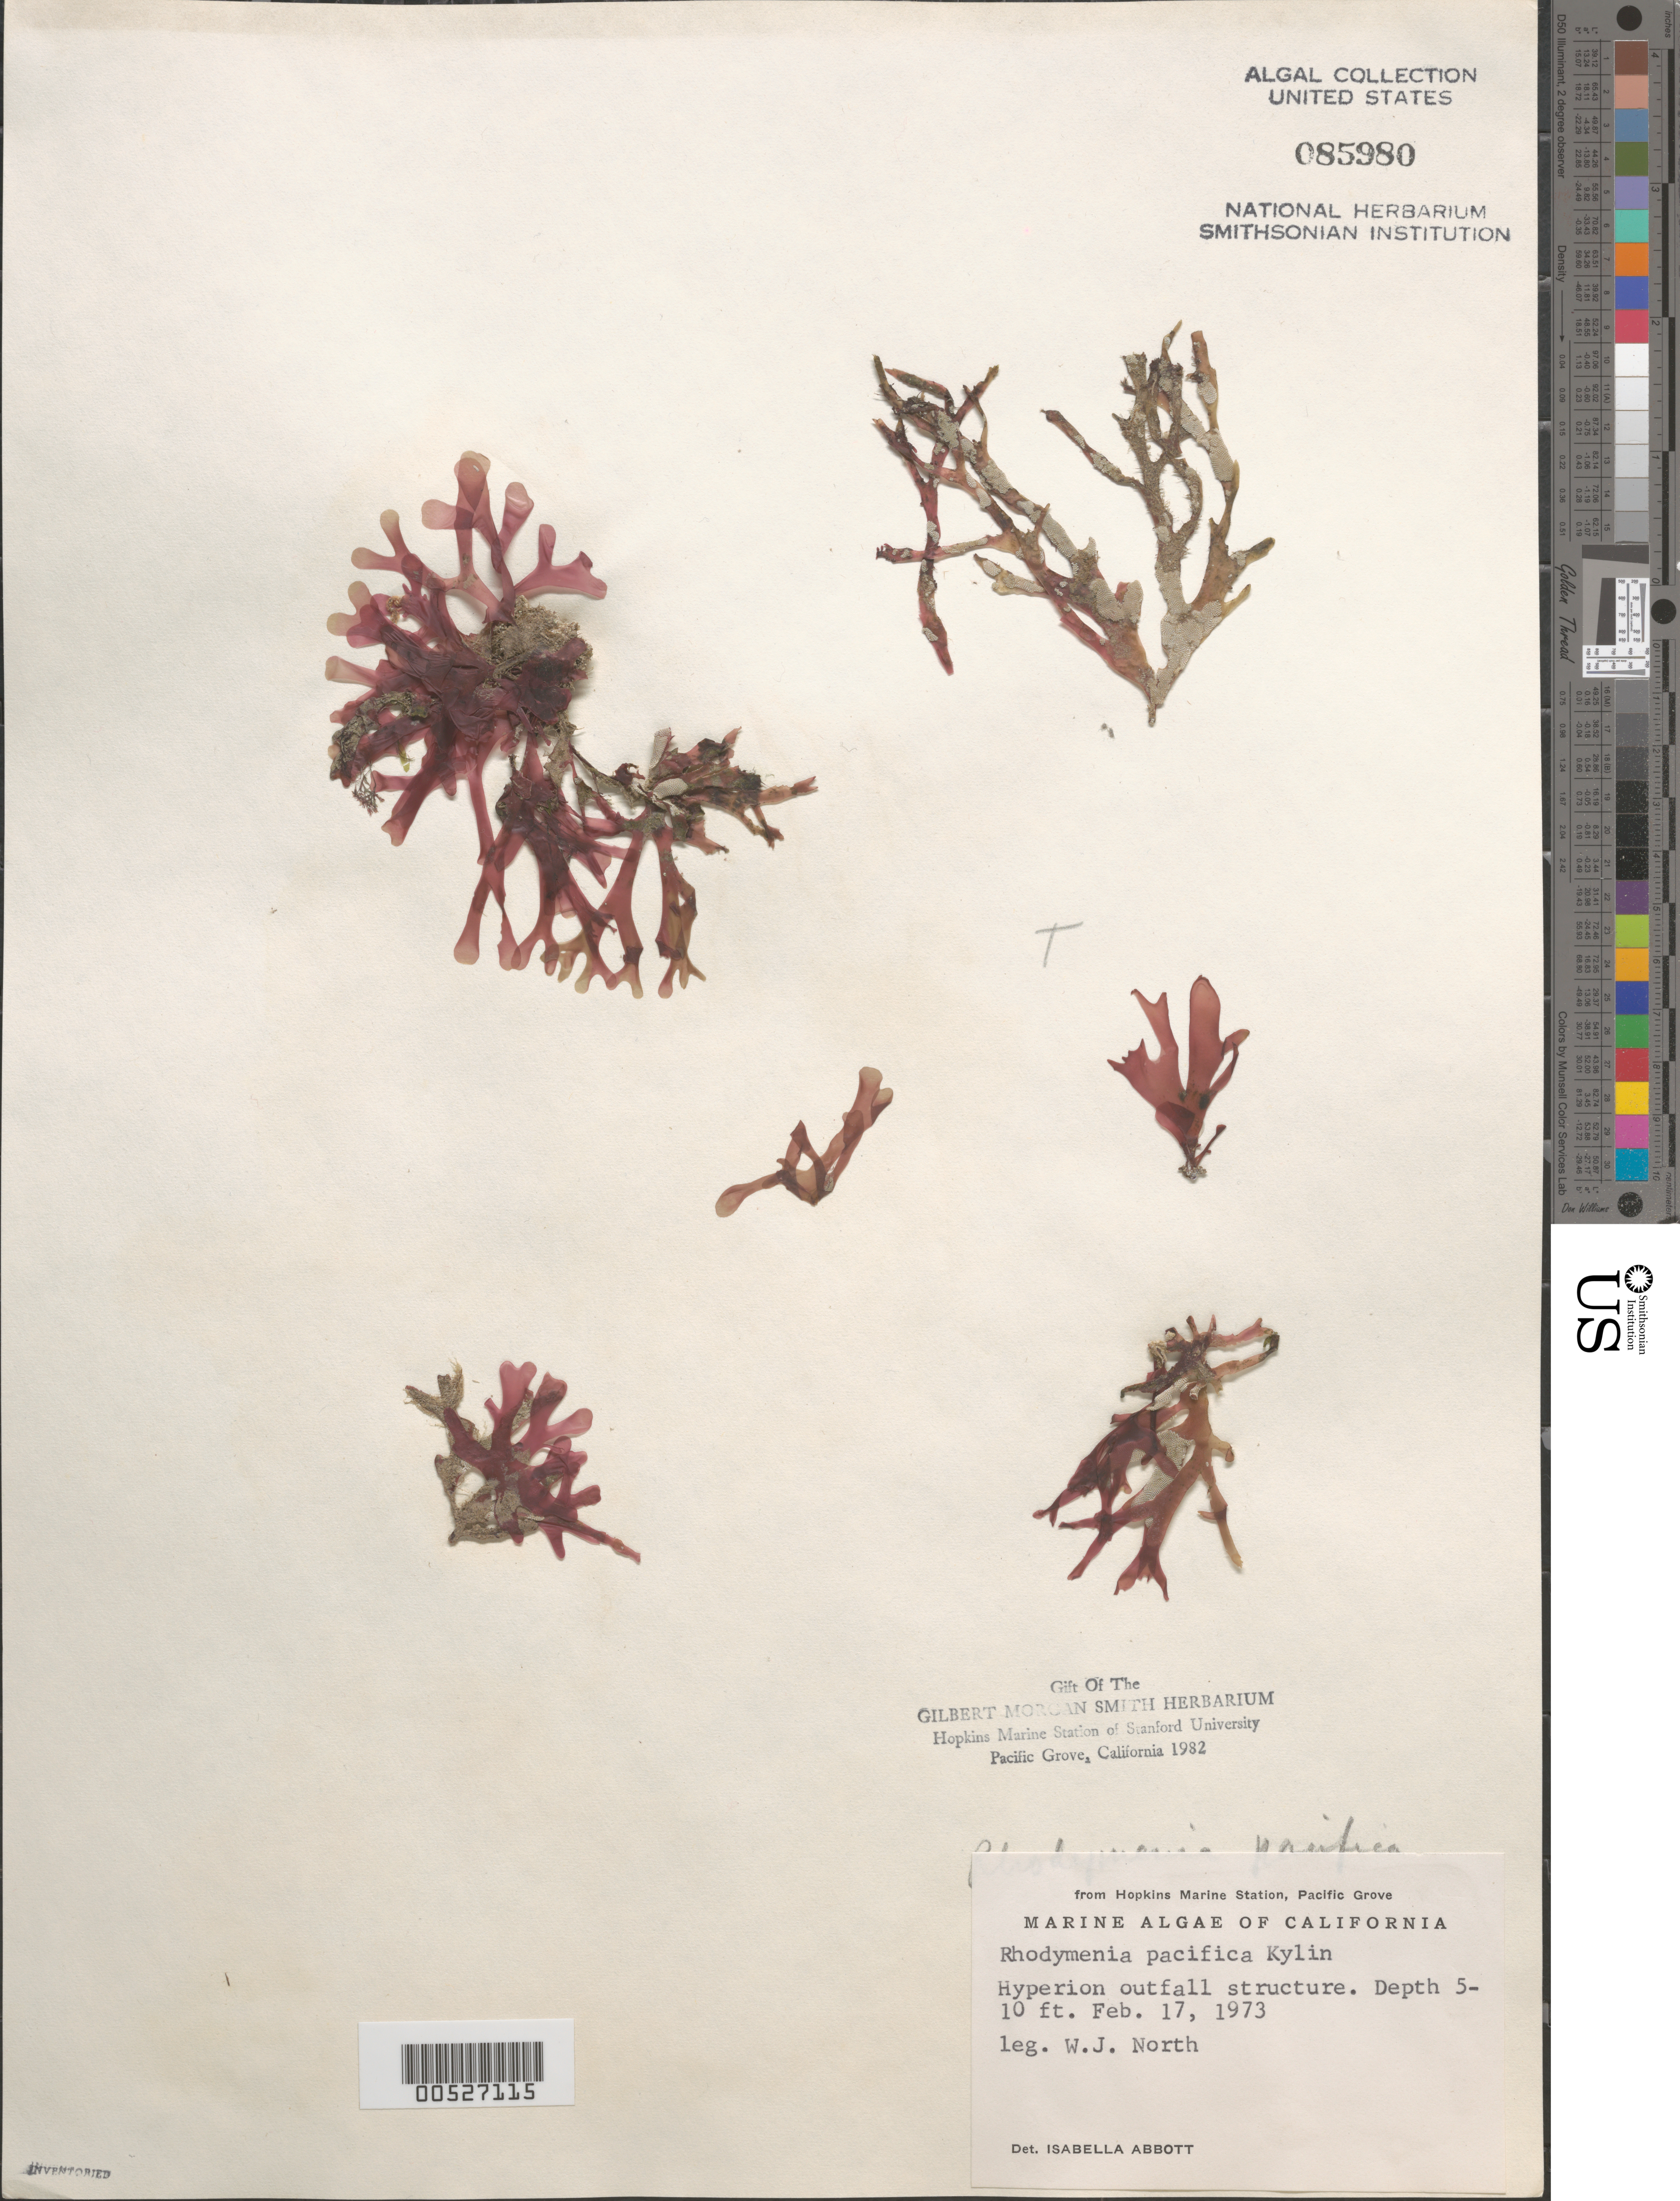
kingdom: Plantae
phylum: Rhodophyta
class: Florideophyceae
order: Rhodymeniales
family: Rhodymeniaceae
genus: Rhodymenia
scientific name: Rhodymenia pacifica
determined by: Abbott, Isabella A.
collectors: W. North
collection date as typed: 17 Feb 1973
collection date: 1973-02-17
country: United States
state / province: California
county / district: Los Angeles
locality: Hyperion Outfall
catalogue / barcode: US 85980